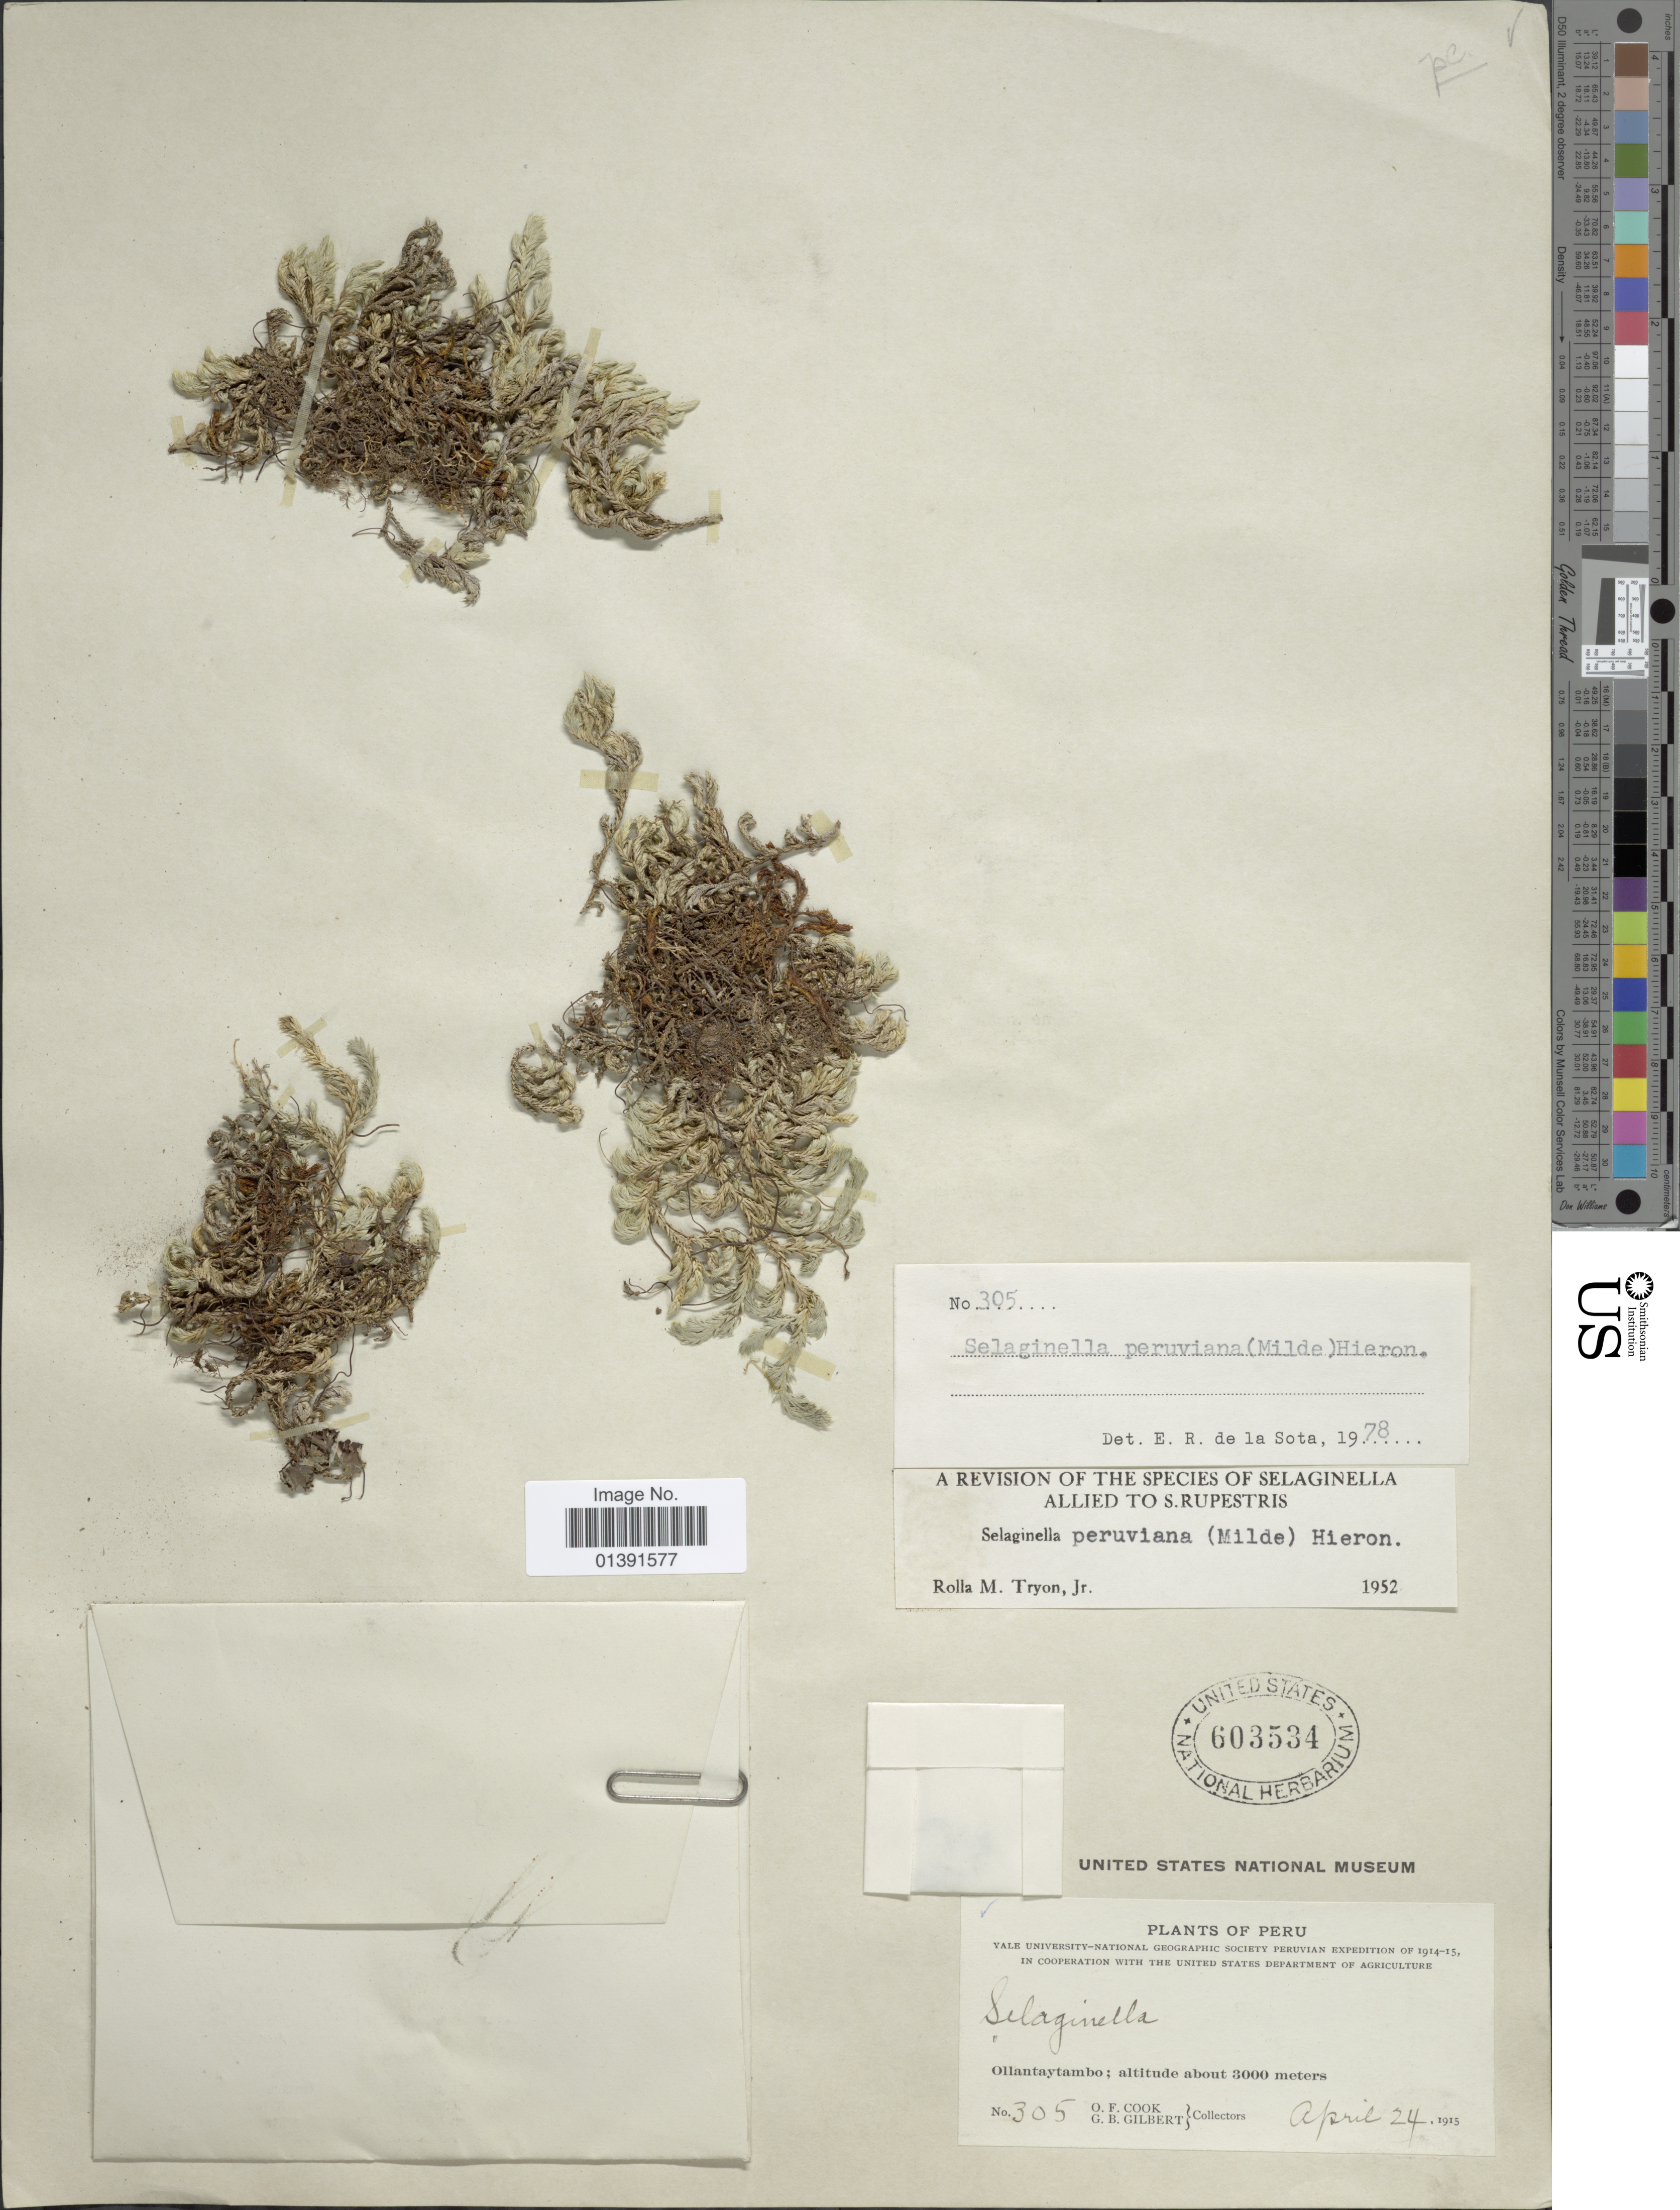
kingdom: Plantae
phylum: Tracheophyta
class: Lycopodiopsida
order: Selaginellales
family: Selaginellaceae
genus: Selaginella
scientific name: Selaginella peruviana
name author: (Milde) Hieron.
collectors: O. F. Cook & G. B. Gilbert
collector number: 305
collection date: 1915-04-24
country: Peru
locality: Ollantaytambo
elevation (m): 3000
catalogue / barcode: US 603534